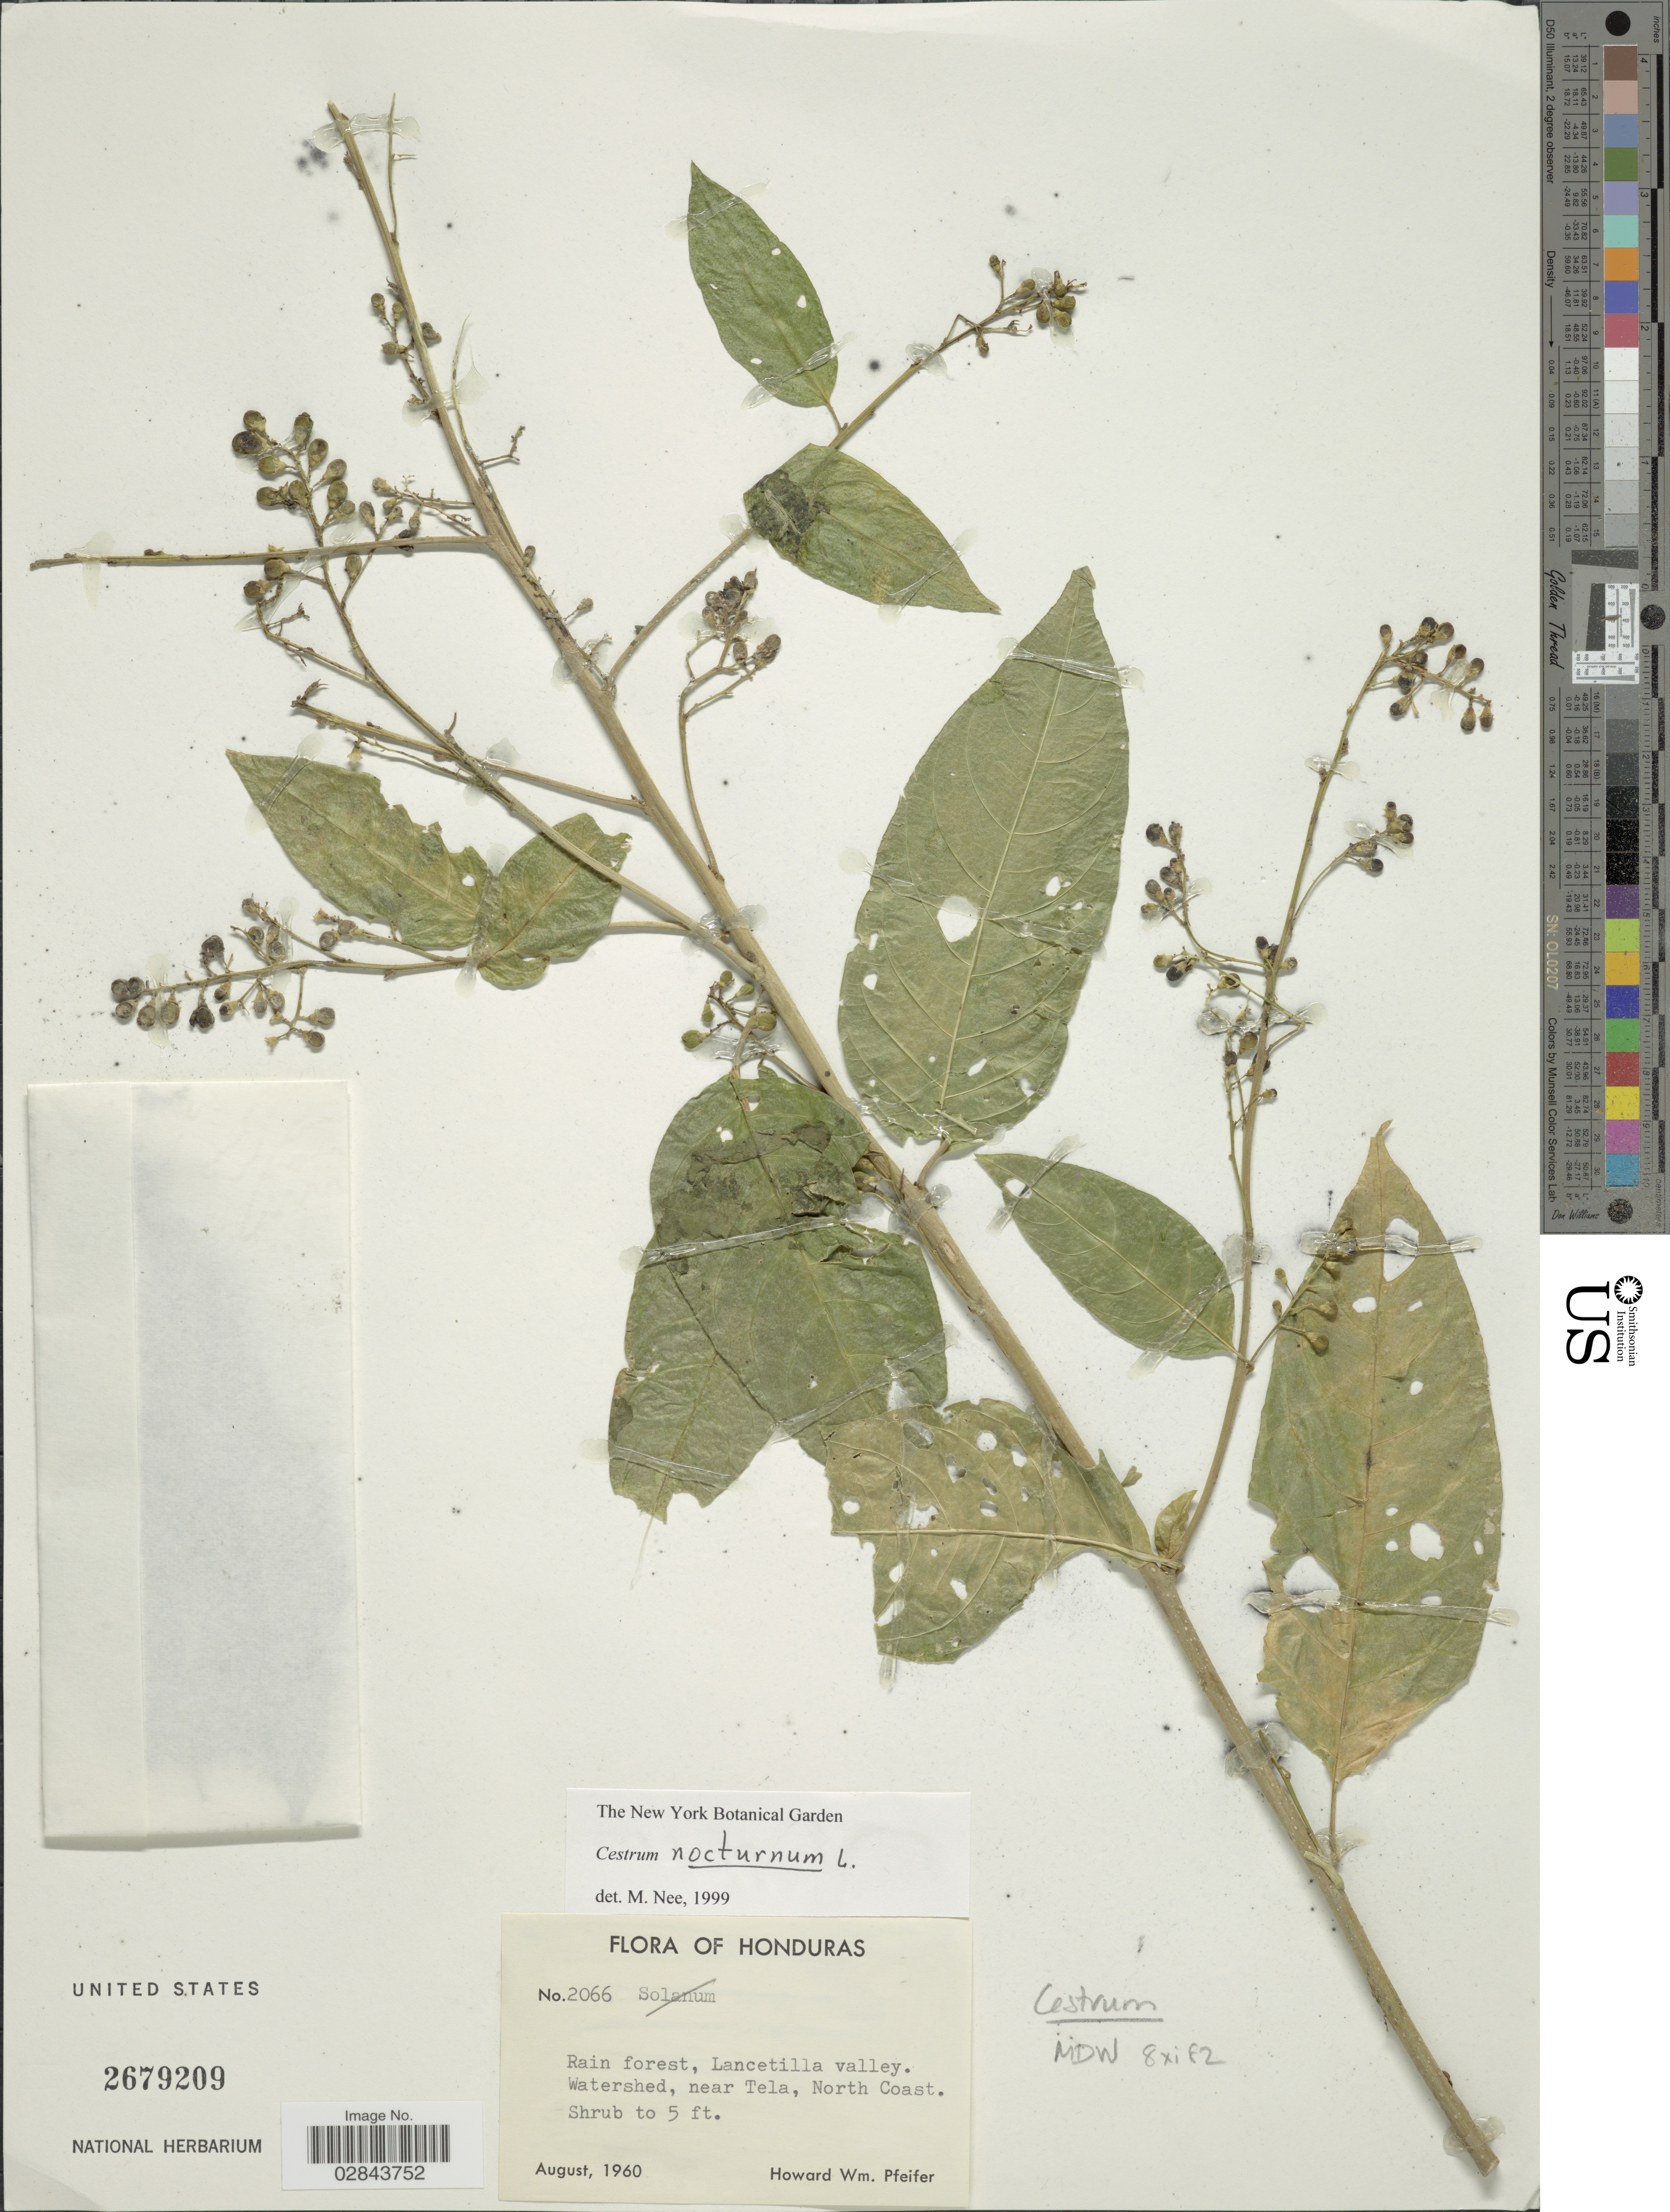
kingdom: Plantae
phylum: Tracheophyta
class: Magnoliopsida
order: Solanales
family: Solanaceae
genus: Cestrum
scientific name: Cestrum nocturnum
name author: L.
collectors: H. W. Pfeifer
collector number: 2066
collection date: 1960-08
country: Honduras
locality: Rain forest, Lancetilla valley, Watershed, near Tela, North Coast.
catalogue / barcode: US 2679209